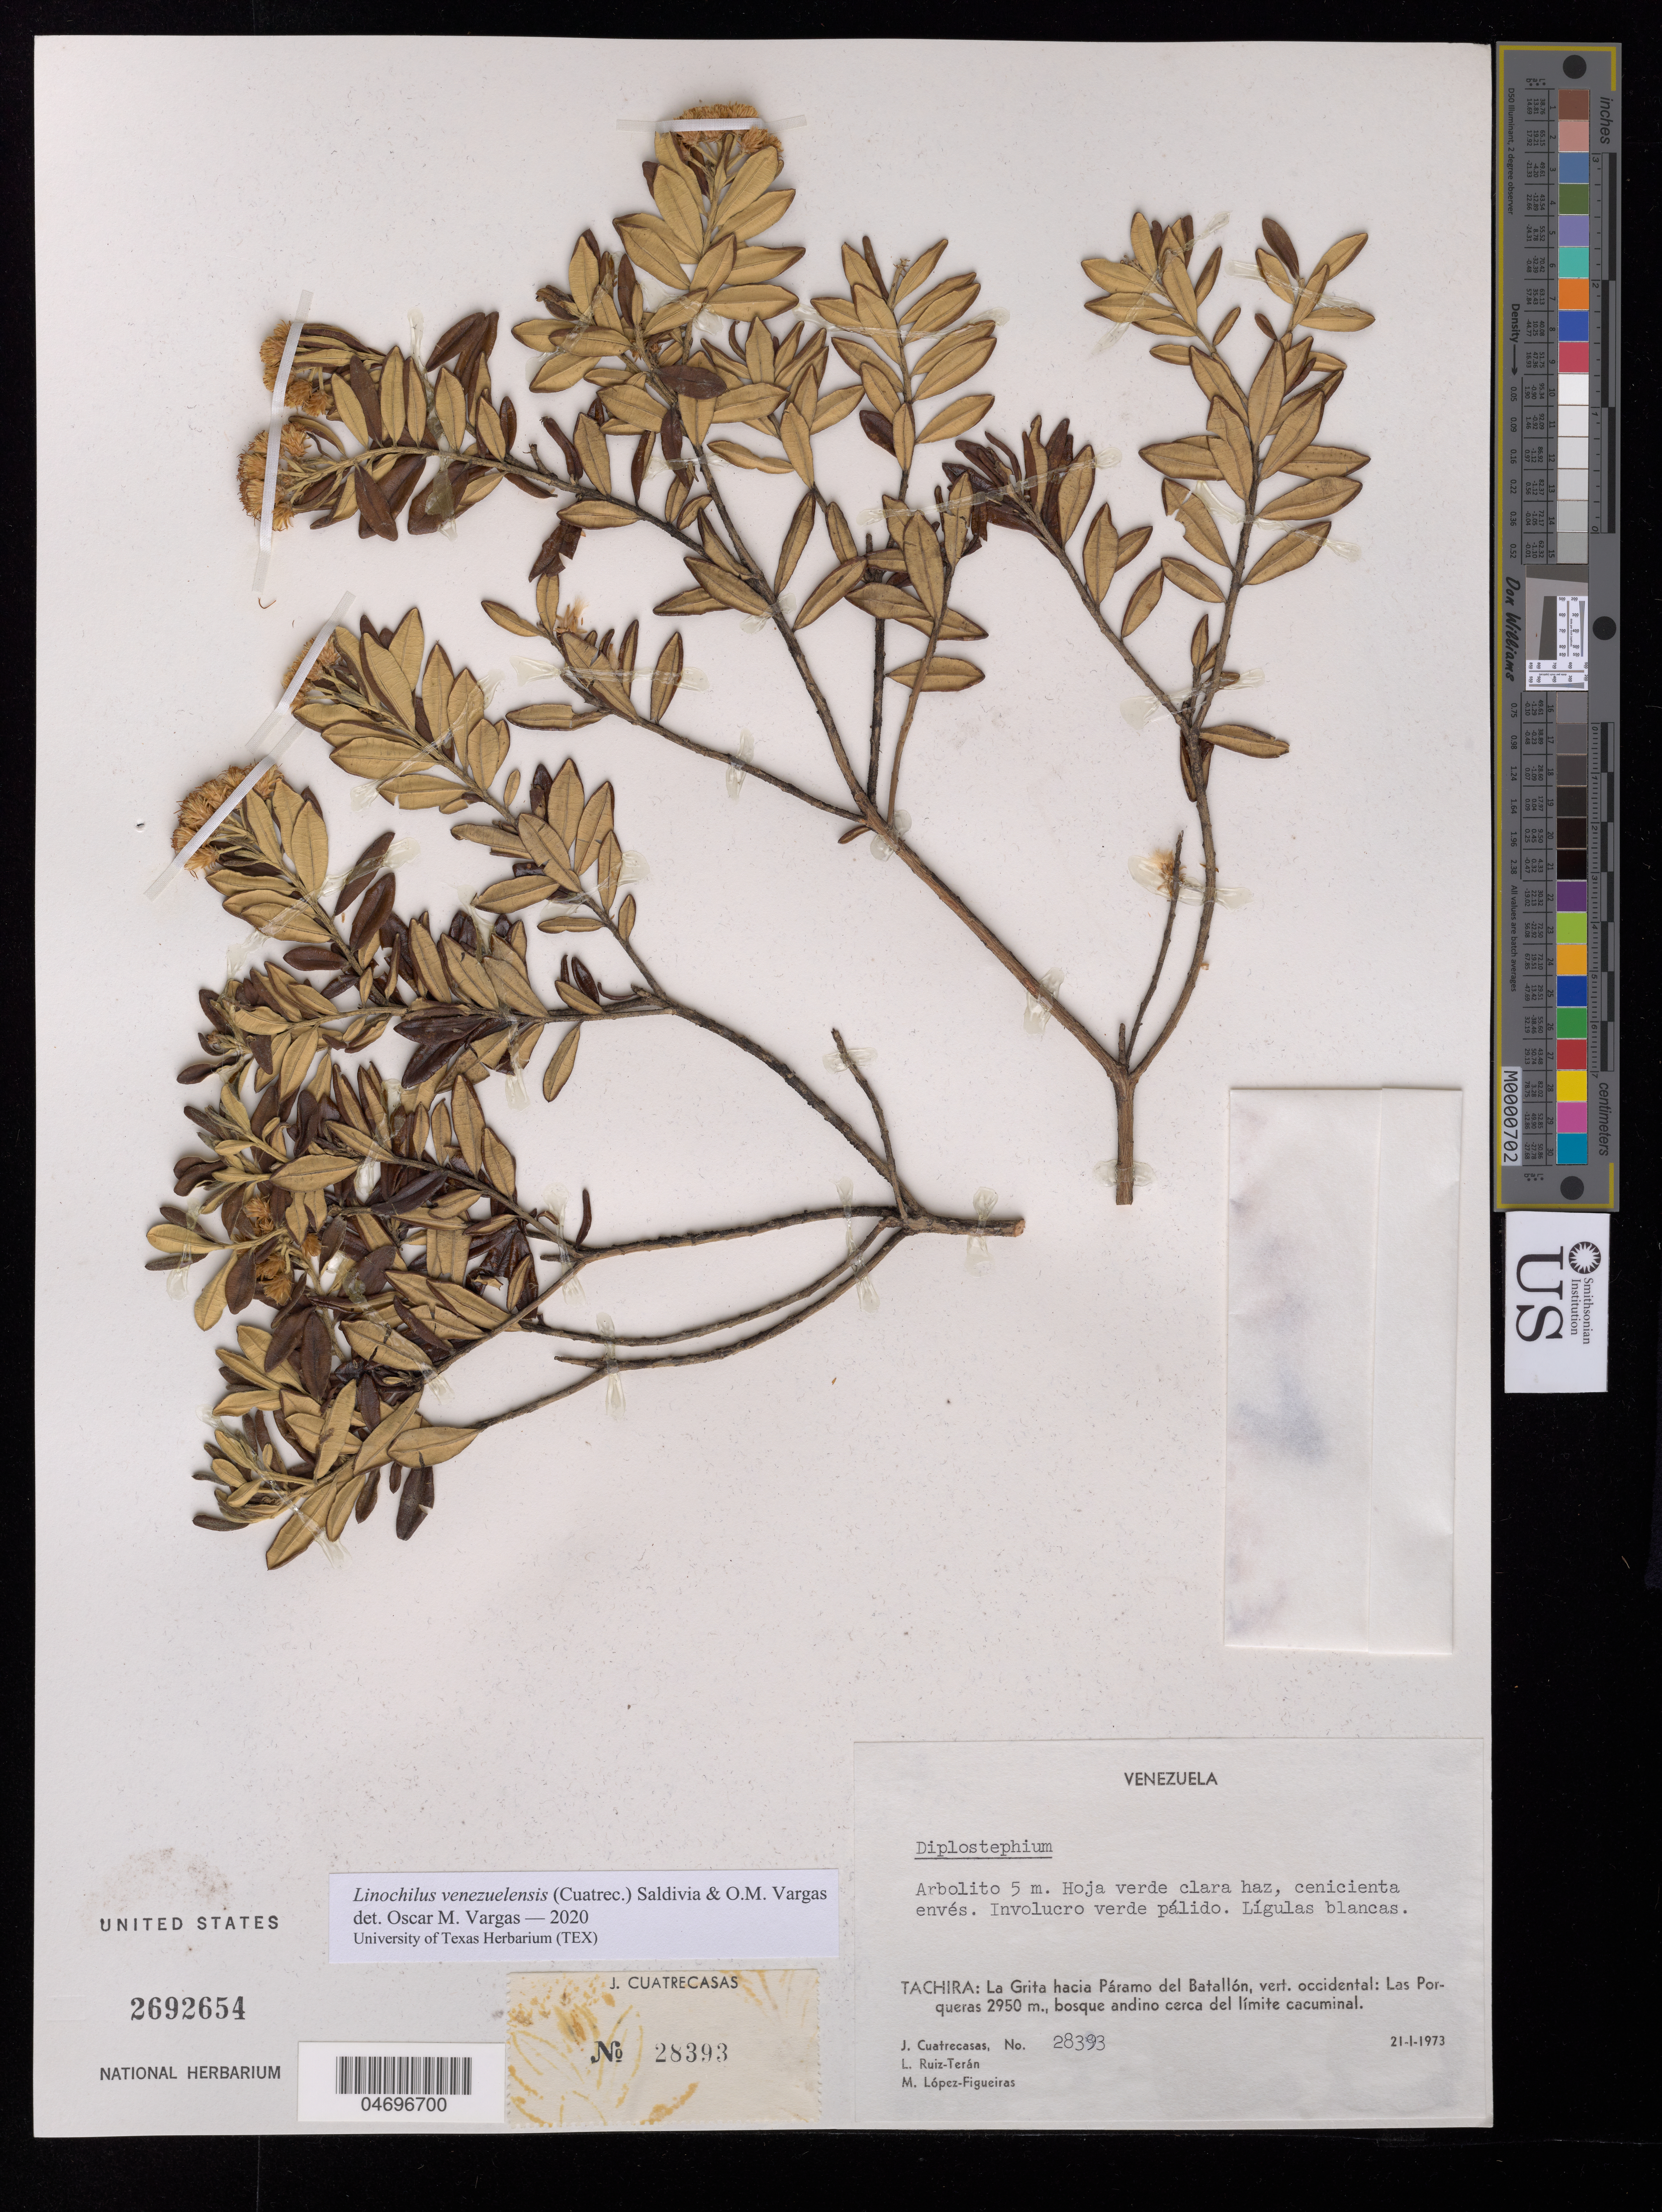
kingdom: Plantae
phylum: Tracheophyta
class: Magnoliopsida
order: Asterales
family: Asteraceae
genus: Linochilus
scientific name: Linochilus venezuelensis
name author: (Cuatrec.) Saldivia & O.M. Vargas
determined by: Vargas, Oscar M.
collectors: J. Cuatrecasas, L. E. Ruíz-Terán & M. López Figueiras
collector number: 28393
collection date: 1973-01-21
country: Venezuela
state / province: Táchira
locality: La Grita hacia Páramo del Batallón, vert. Occidental: Las Porqueras.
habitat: Paramo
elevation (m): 2950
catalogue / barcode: US 2692654